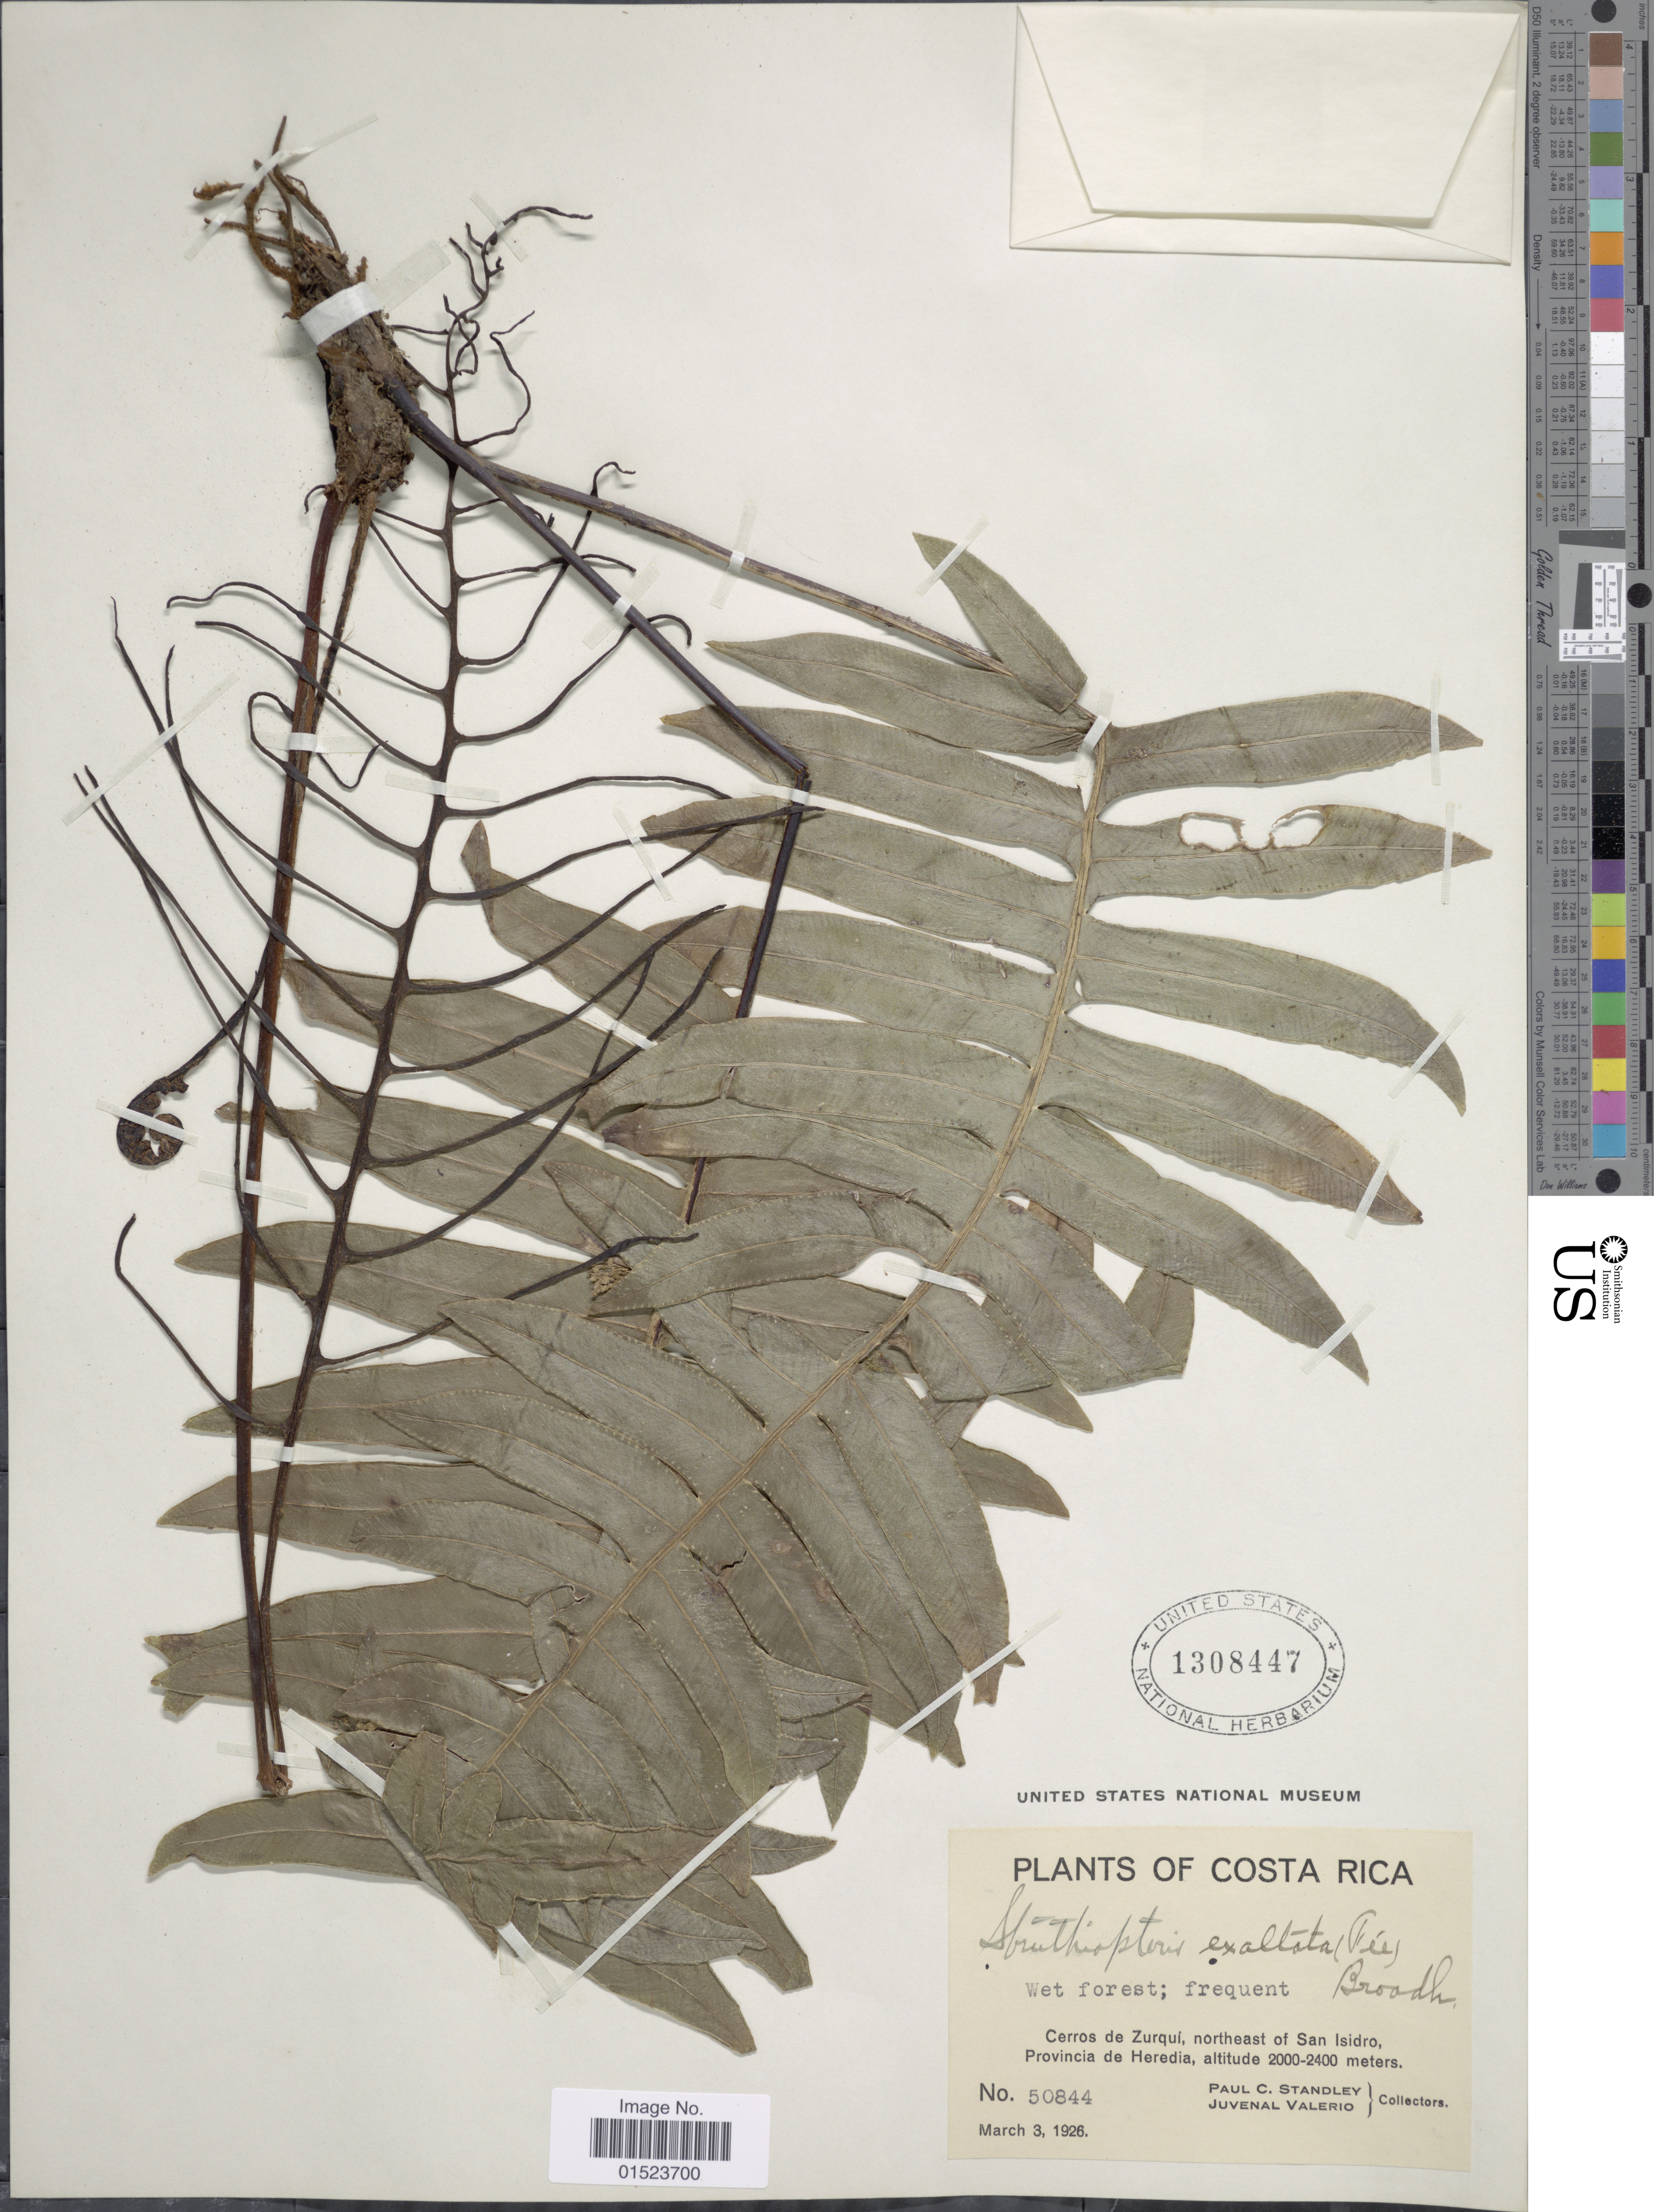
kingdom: Plantae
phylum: Tracheophyta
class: Polypodiopsida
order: Polypodiales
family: Blechnaceae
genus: Blechnum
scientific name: Blechnum divergens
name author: (Kunze) Mett.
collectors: P. C. Standley & J. Valerio R.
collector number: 50844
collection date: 1926-03-03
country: Costa Rica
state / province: Heredia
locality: Cerros de Zurqui, northeast of San Isidro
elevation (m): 2000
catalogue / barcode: US 1308447